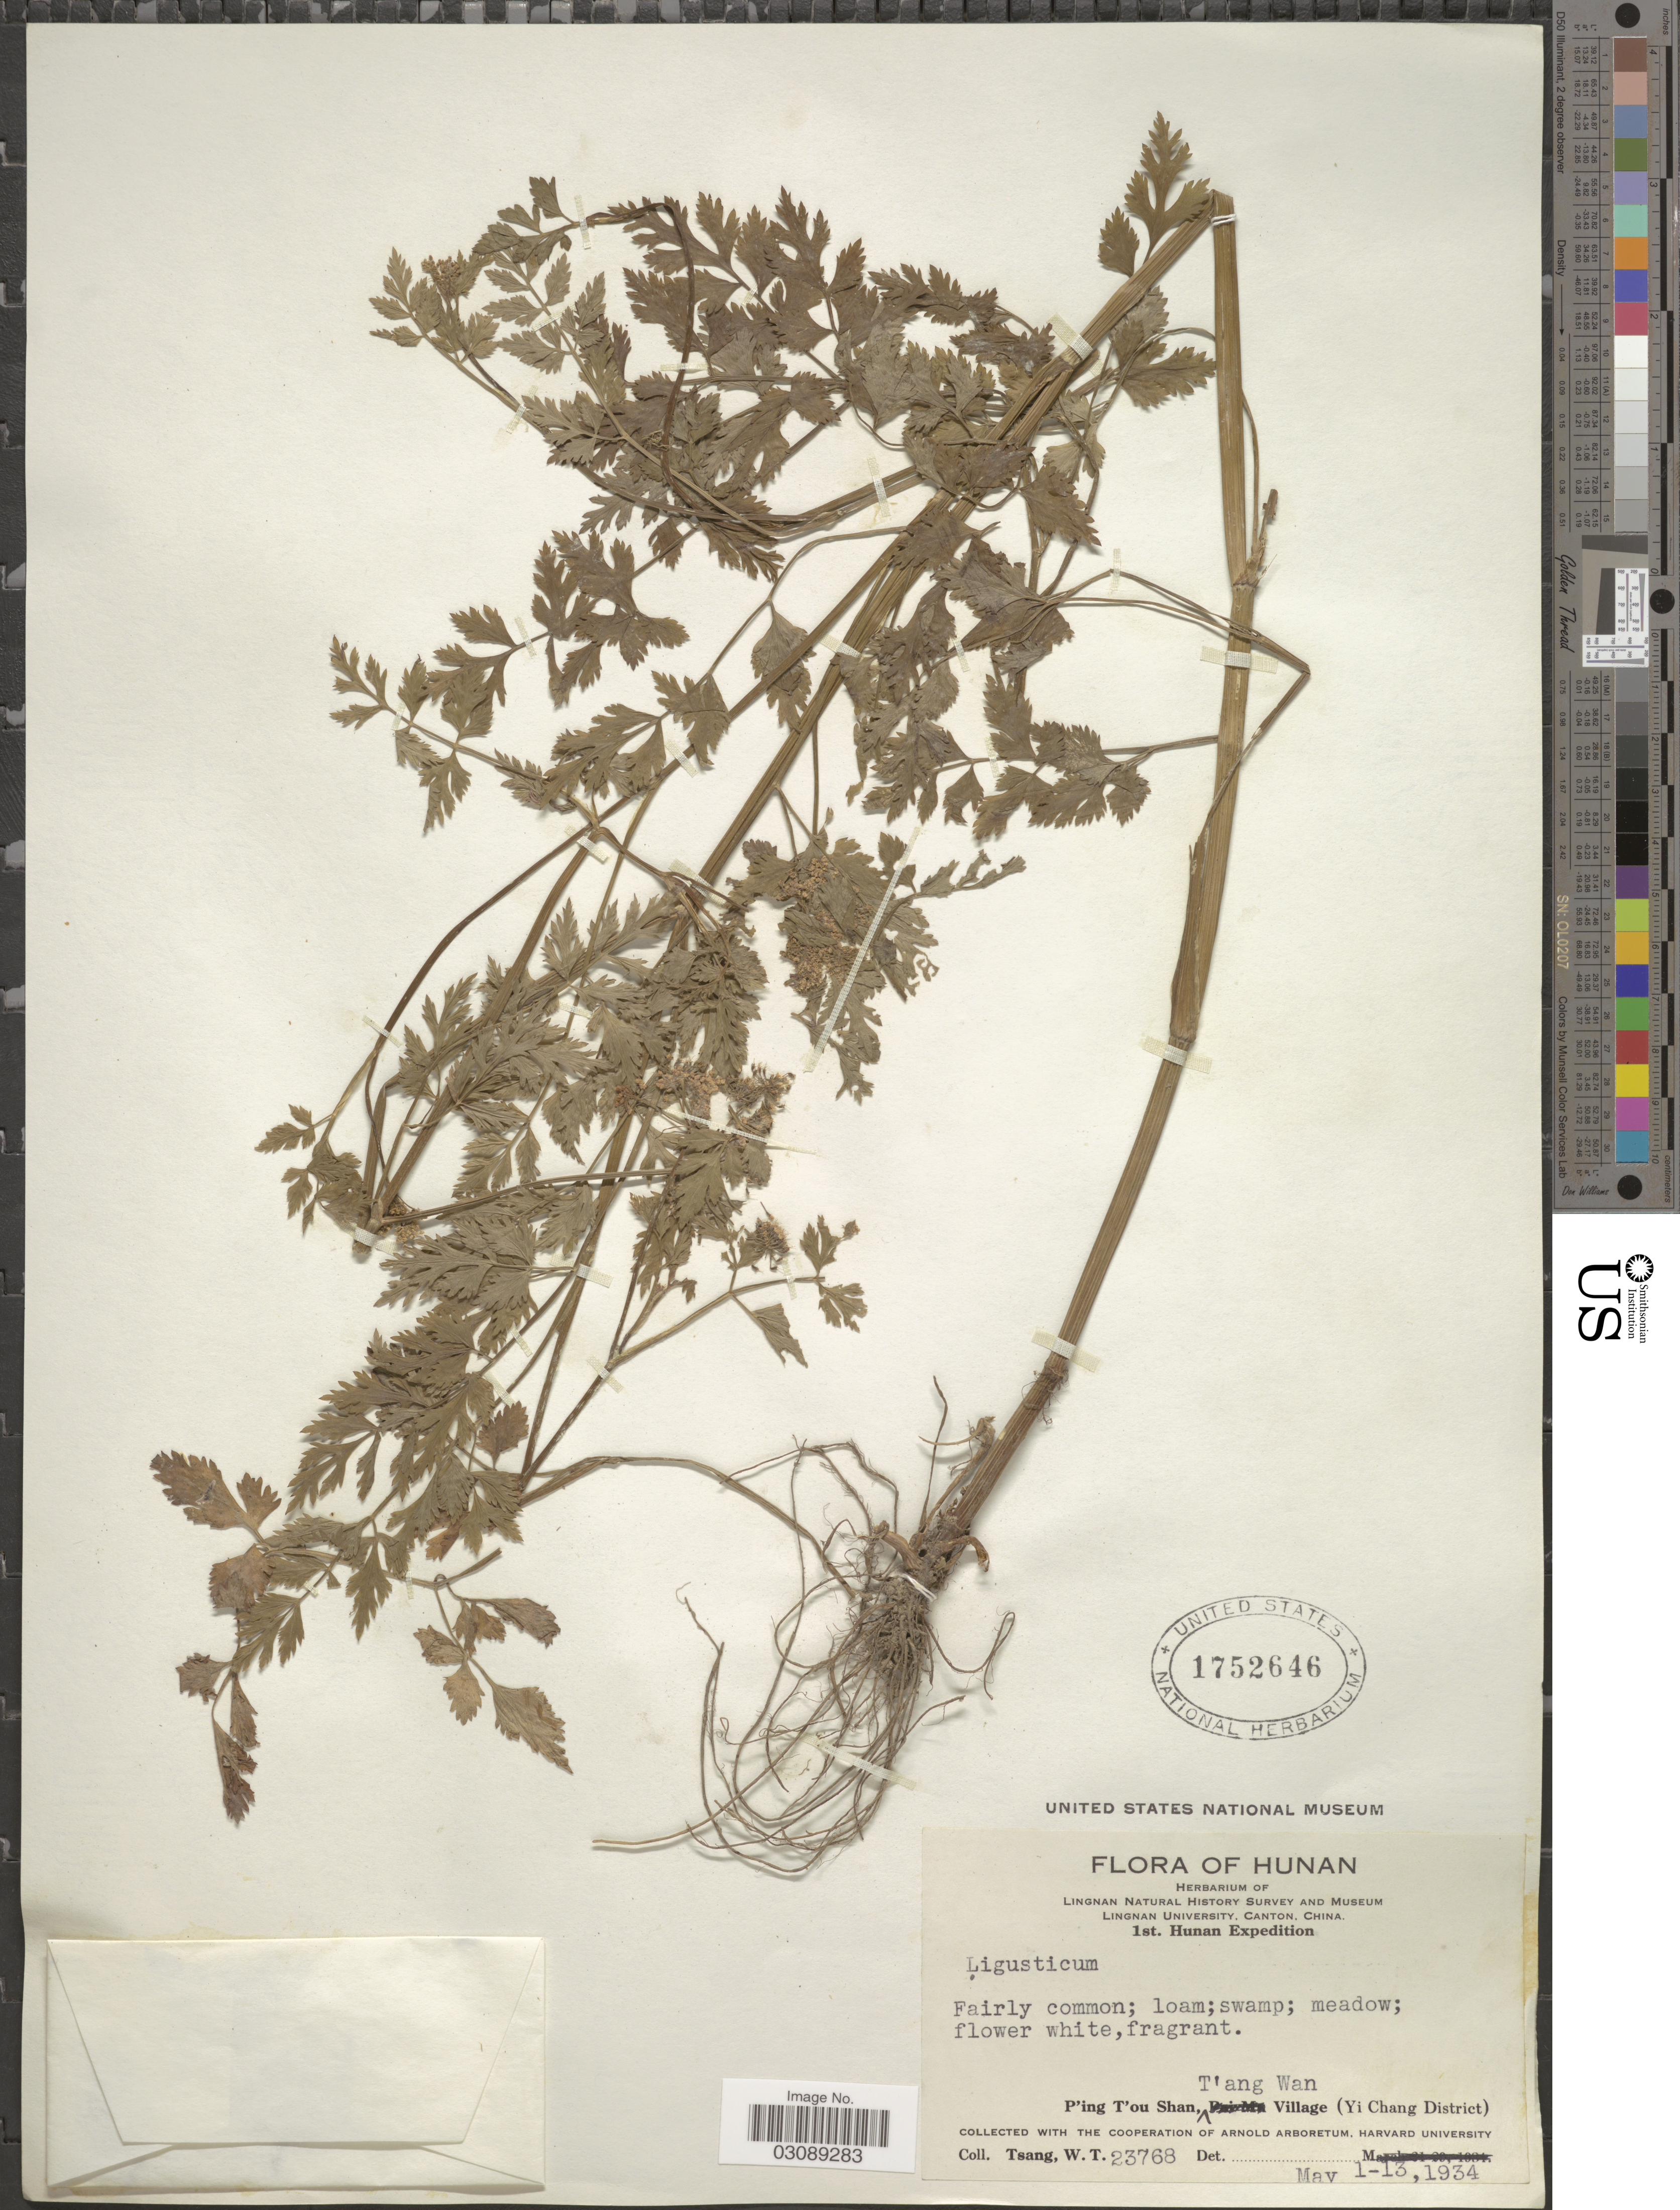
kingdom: Plantae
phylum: Tracheophyta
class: Magnoliopsida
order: Apiales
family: Apiaceae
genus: Ligusticum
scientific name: Ligusticum sp.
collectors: W. T. Tsang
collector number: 23768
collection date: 1934-05-01/1934-05-13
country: China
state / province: Hunan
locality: P'ing T'ou Shan, T'ang Wan Village (Yi Chang District).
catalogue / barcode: US 1752646